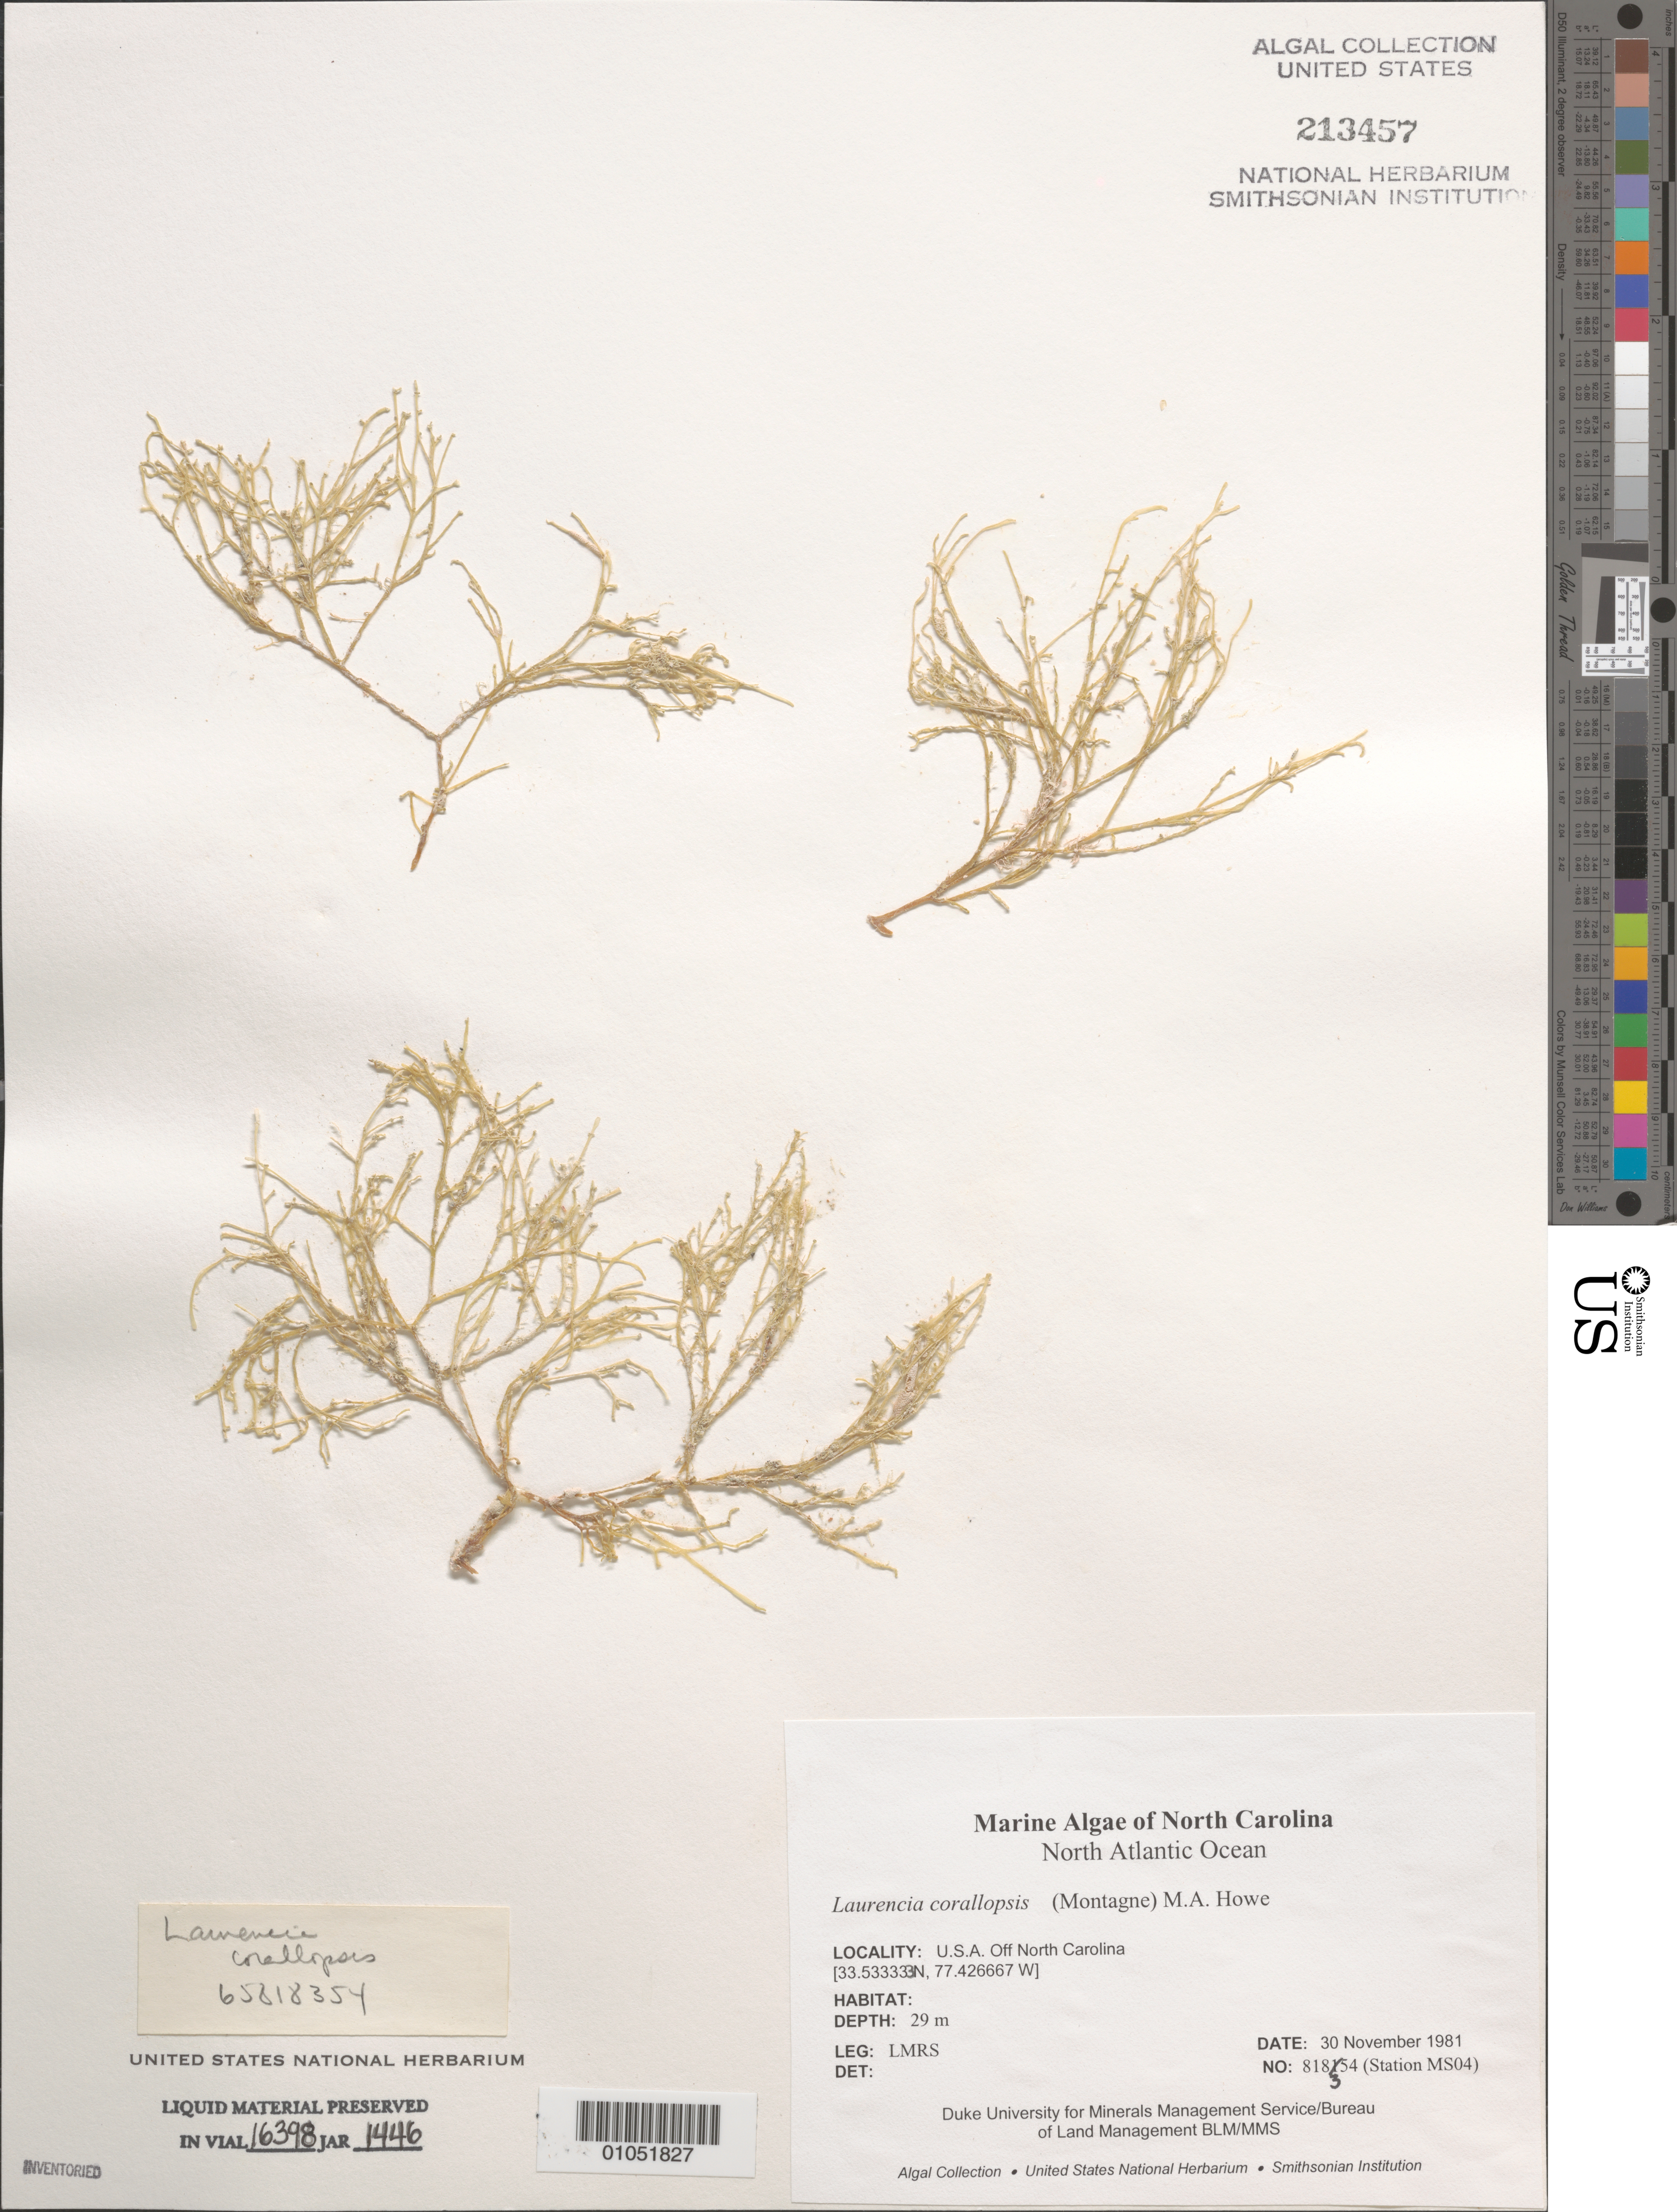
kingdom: Plantae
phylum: Rhodophyta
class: Florideophyceae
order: Ceramiales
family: Rhodomelaceae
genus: Palisada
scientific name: Palisada corallopsis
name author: (Montagne) Sentíes et al.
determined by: Algae name updating Project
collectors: LMRS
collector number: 818354 (Station MS04)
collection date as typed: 30 Nov 1981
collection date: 1981-11-30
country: United States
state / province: North Carolina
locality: North Atlantic Ocean off North Carolina coast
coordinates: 33.533333 N, 77.426667 W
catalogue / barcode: US 213457